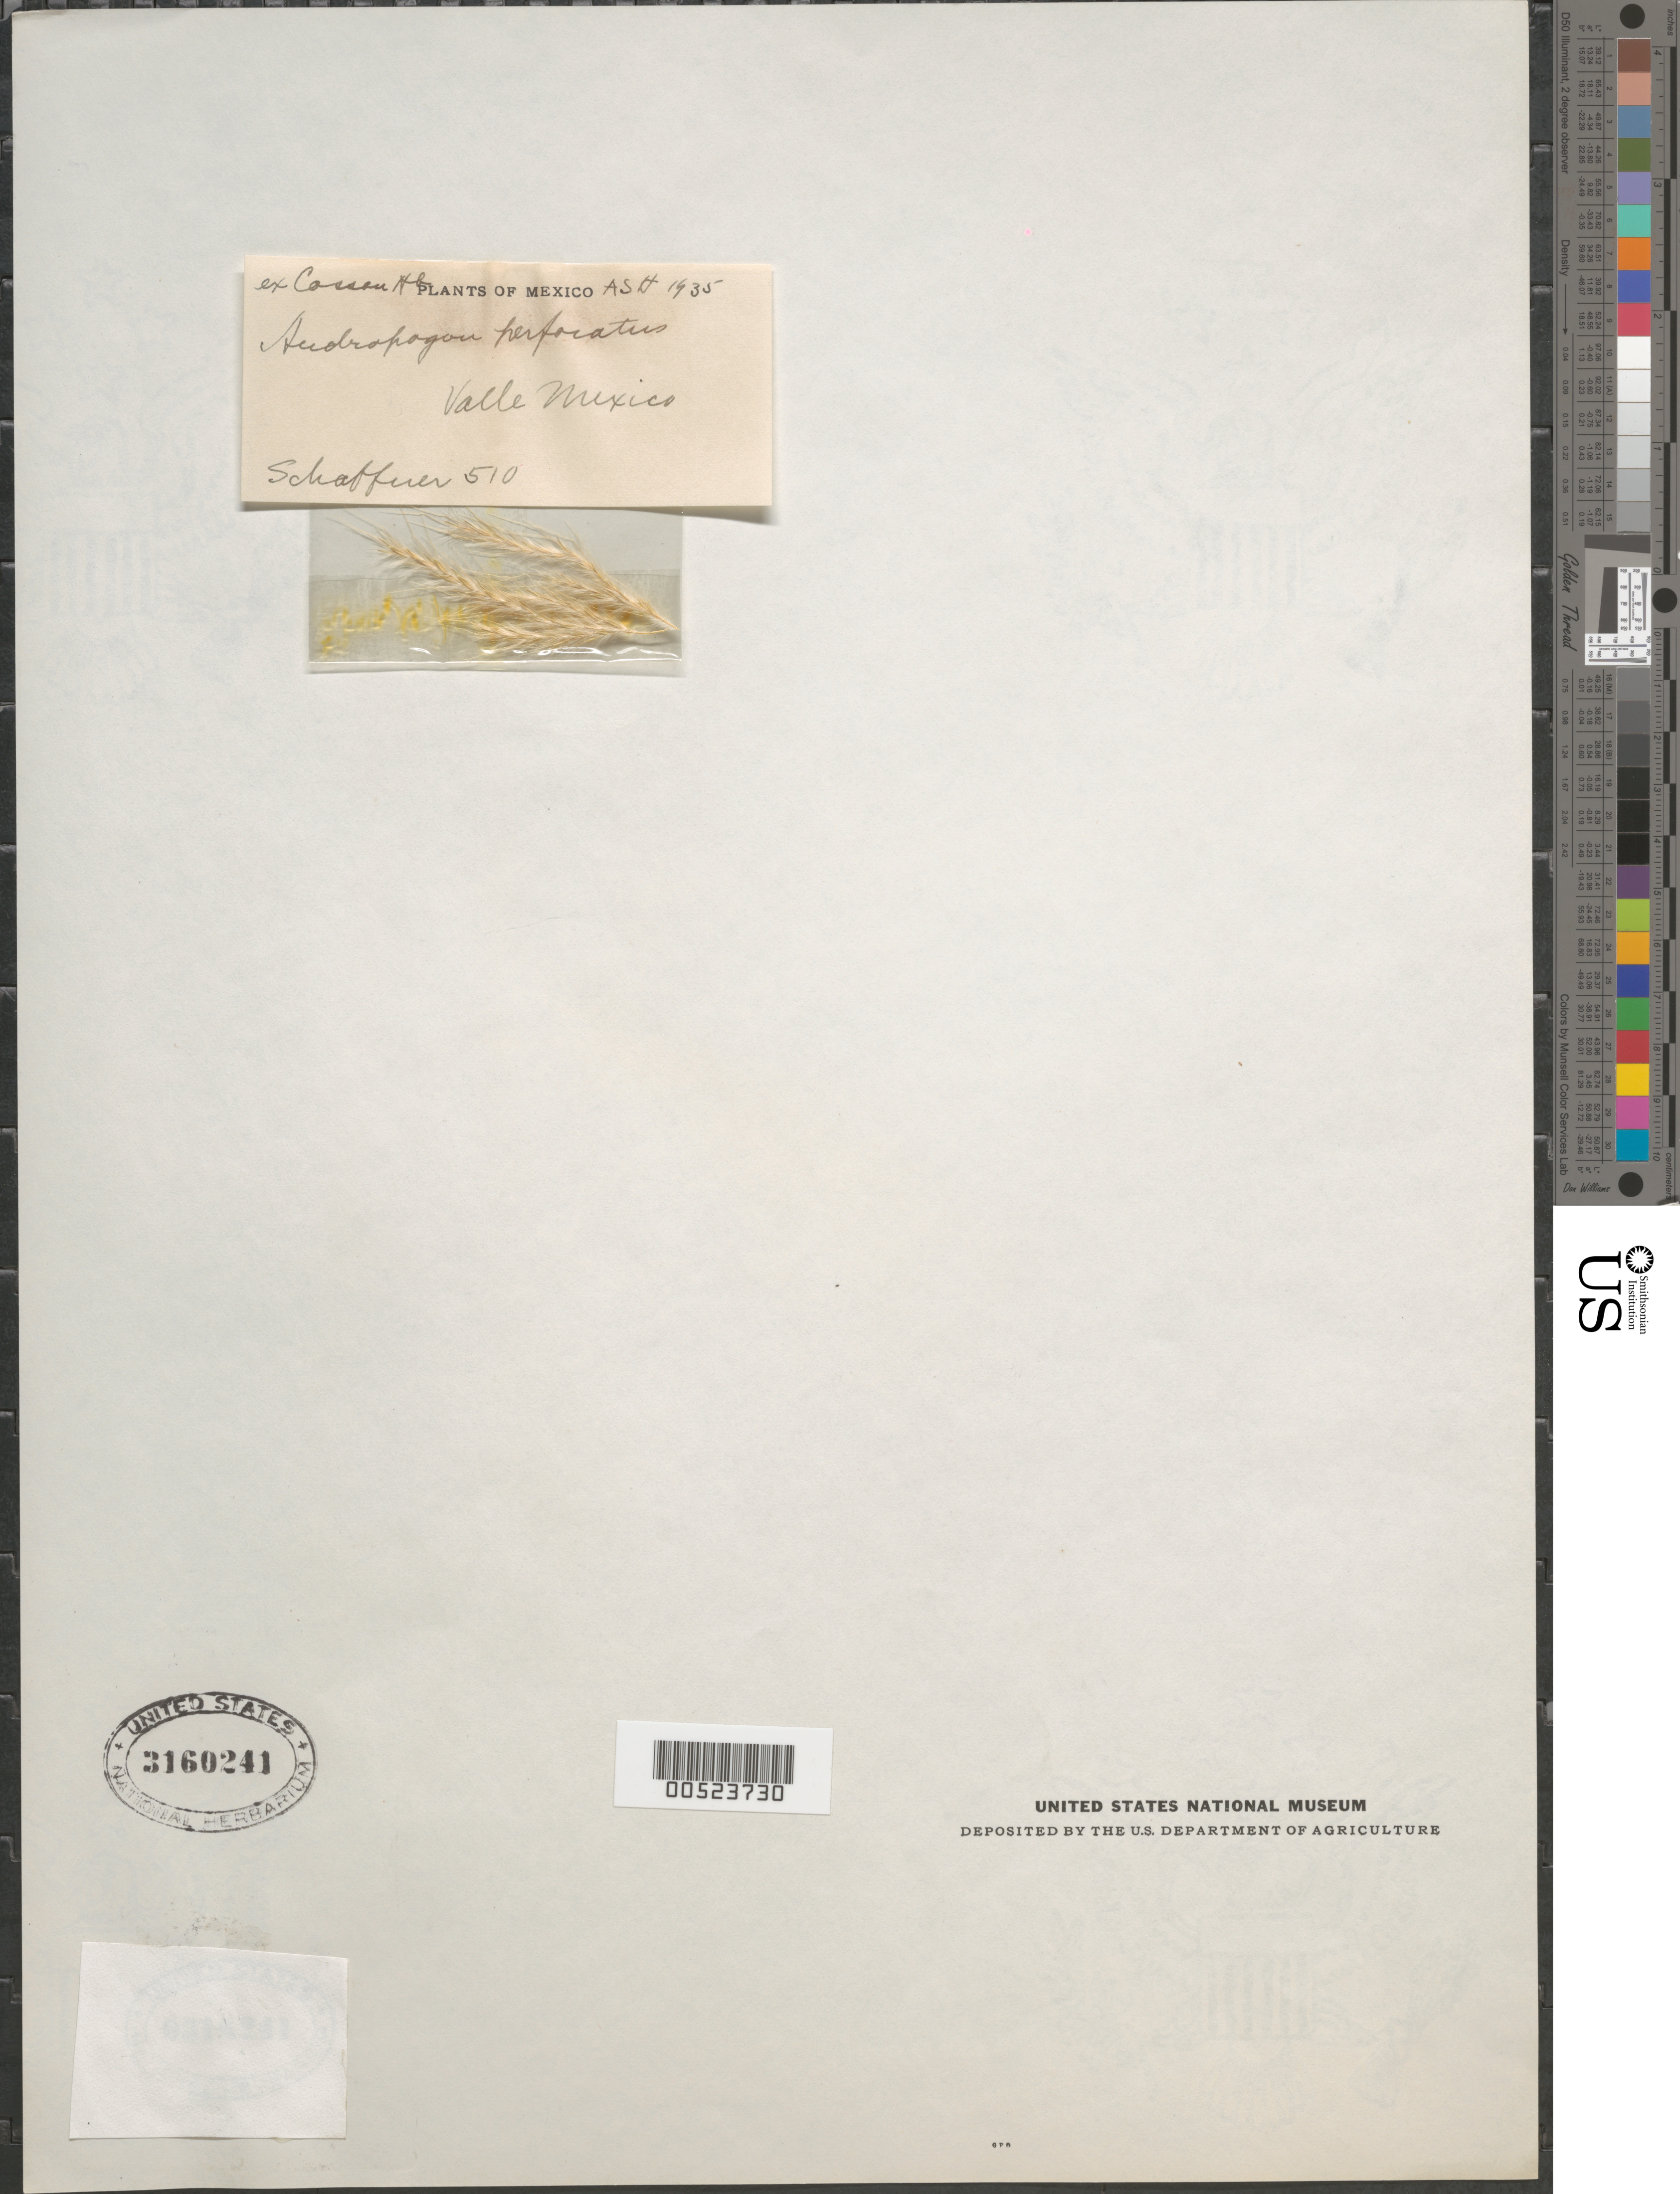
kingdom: Plantae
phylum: Tracheophyta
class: Liliopsida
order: Poales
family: Poaceae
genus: Andropogon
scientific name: Andropogon perforatus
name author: Trin. ex E. Fourn.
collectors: -. Schaffner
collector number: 510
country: Mexico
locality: Valle Mexico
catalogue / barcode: US 3160241